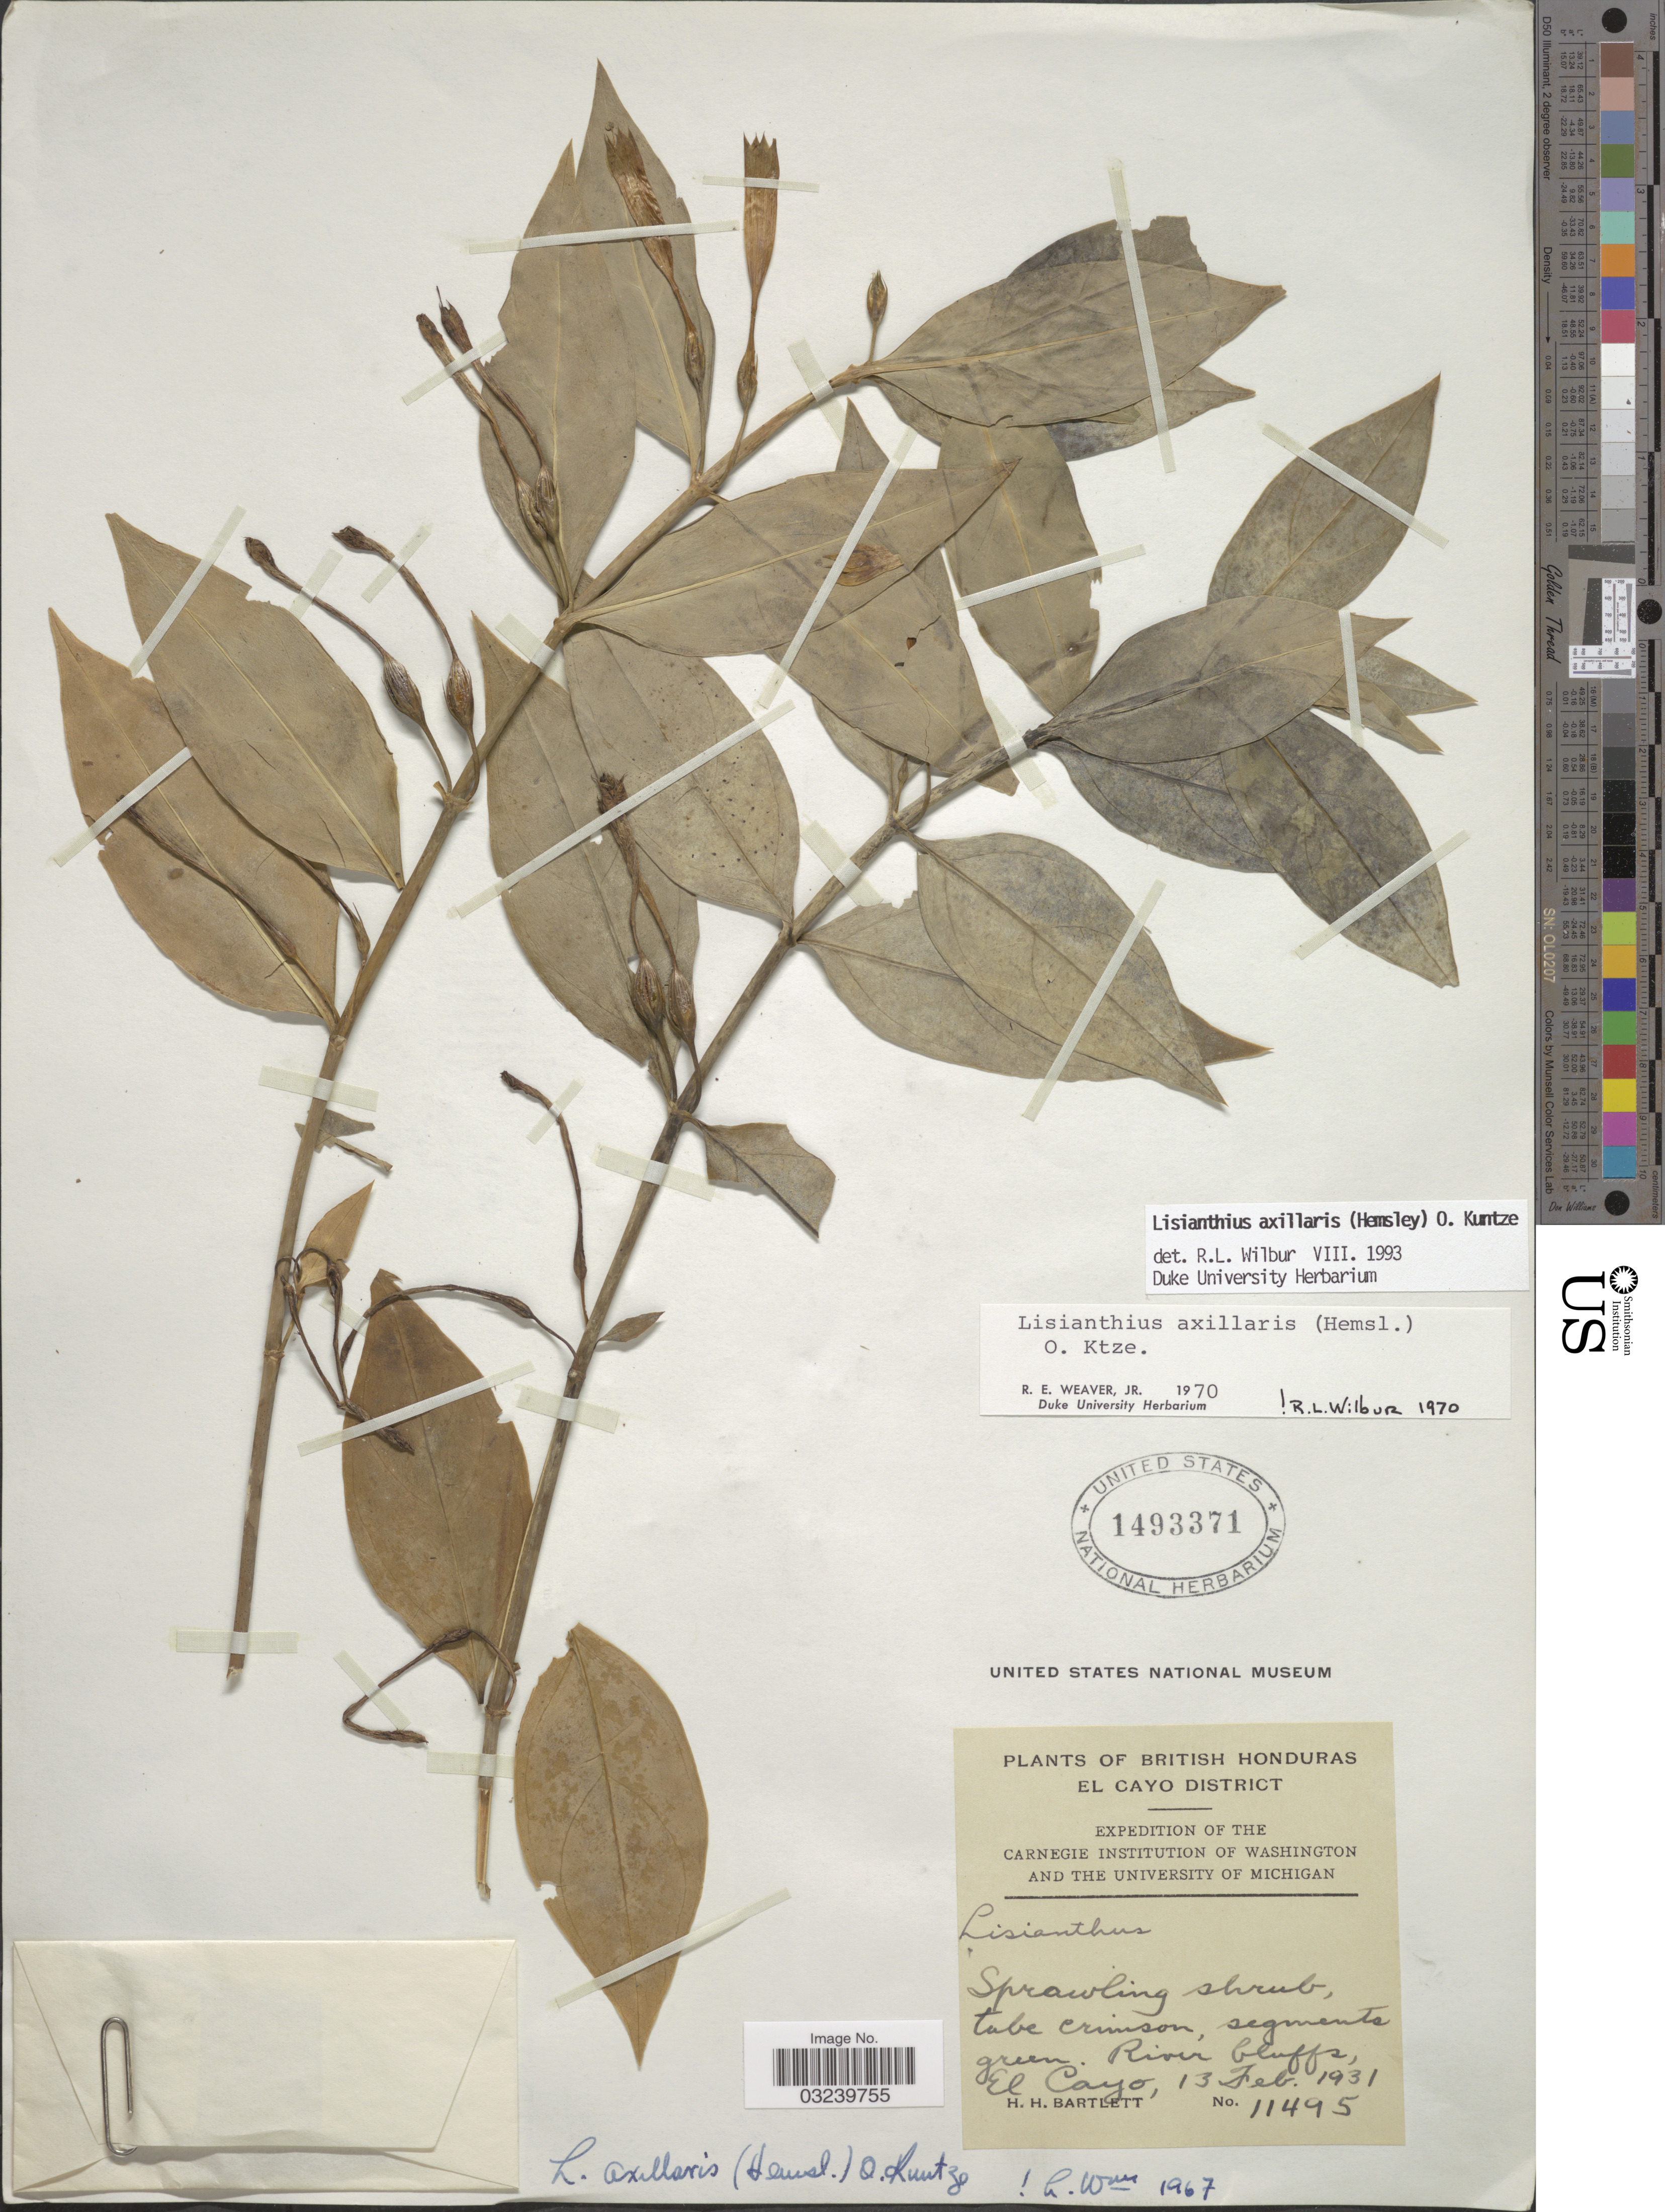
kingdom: Plantae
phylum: Tracheophyta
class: Magnoliopsida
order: Gentianales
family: Gentianaceae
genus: Lisianthius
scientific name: Lisianthius axillaris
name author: (Hemsl.) Kuntze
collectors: H. H. Bartlett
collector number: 11495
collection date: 1931-02-13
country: Belize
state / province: Cayo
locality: British Honduras, El Cayo District. River bluffs, El Cayo.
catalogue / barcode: US 1493371